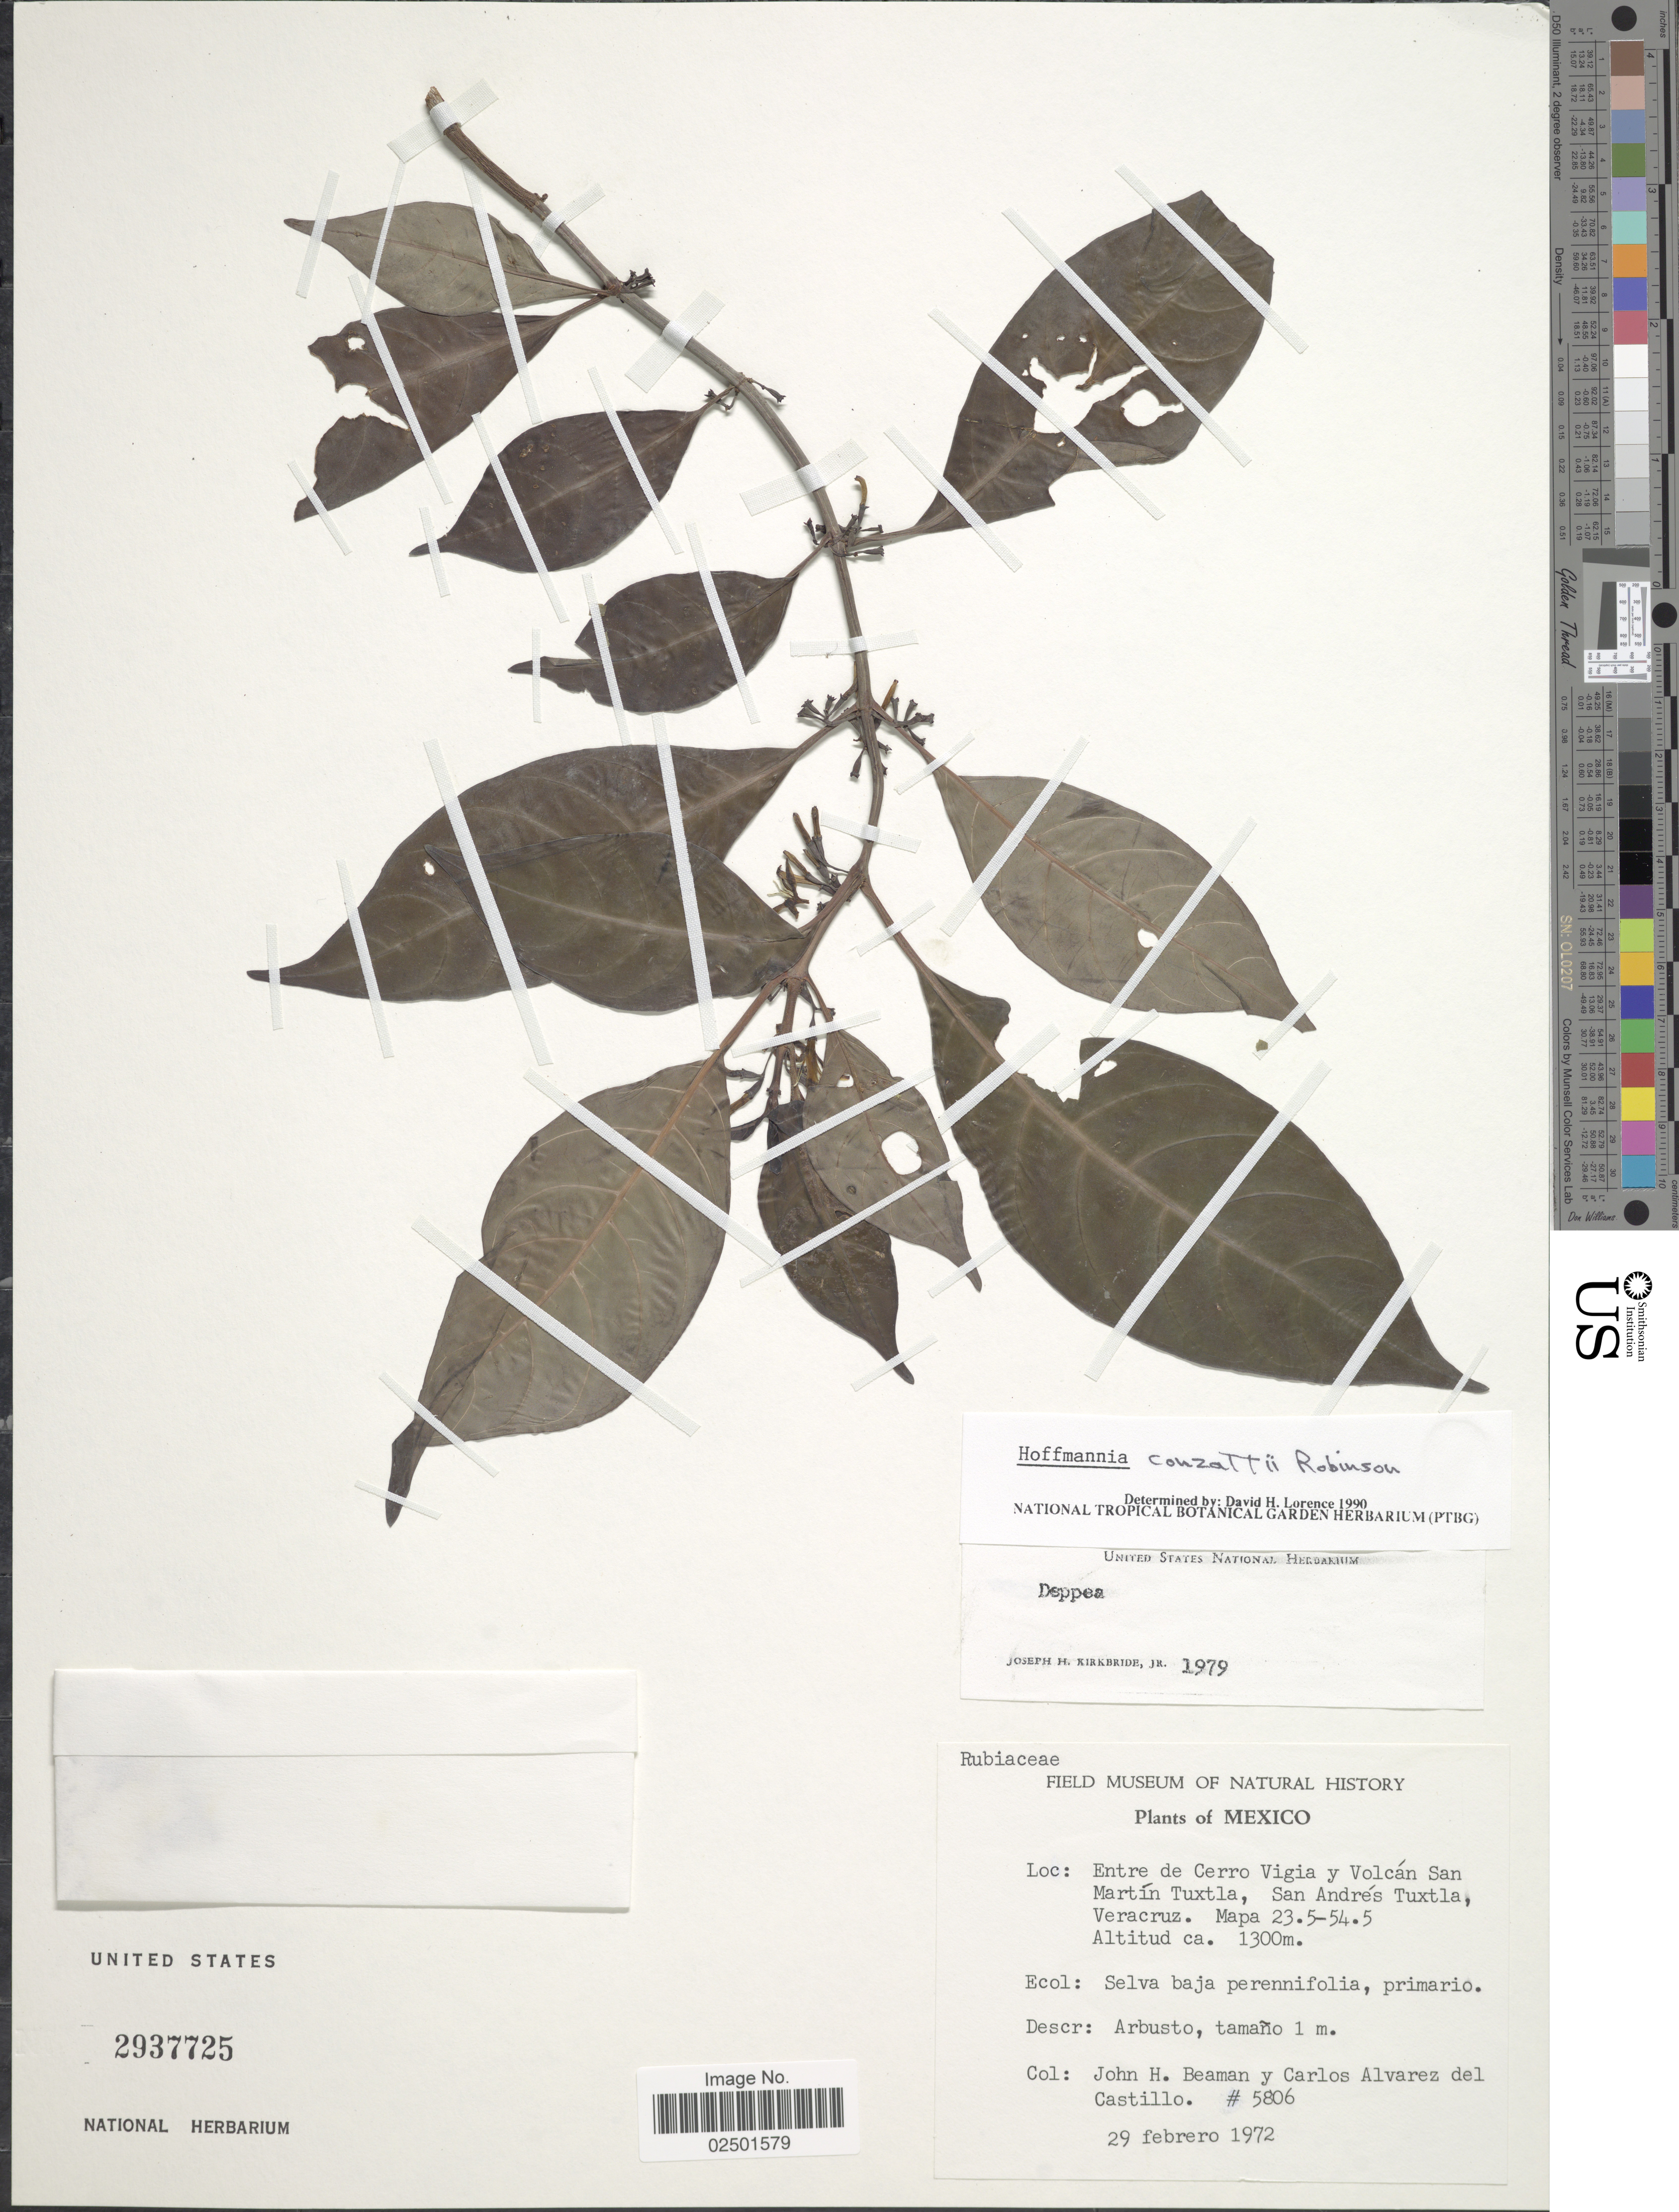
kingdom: Plantae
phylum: Tracheophyta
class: Magnoliopsida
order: Gentianales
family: Rubiaceae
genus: Hoffmannia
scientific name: Hoffmannia conzattii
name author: B.L. Rob.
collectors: J. H. Beaman & C. del Castillo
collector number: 5806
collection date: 1972-02-29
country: Mexico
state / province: Veracruz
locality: Entre de Cerro Vigia y Volcán San Martín Tuxtla, San Andrés Tuxtla, Veracruz. Mapa 23.5-54.5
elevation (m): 1300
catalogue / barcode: US 2937725